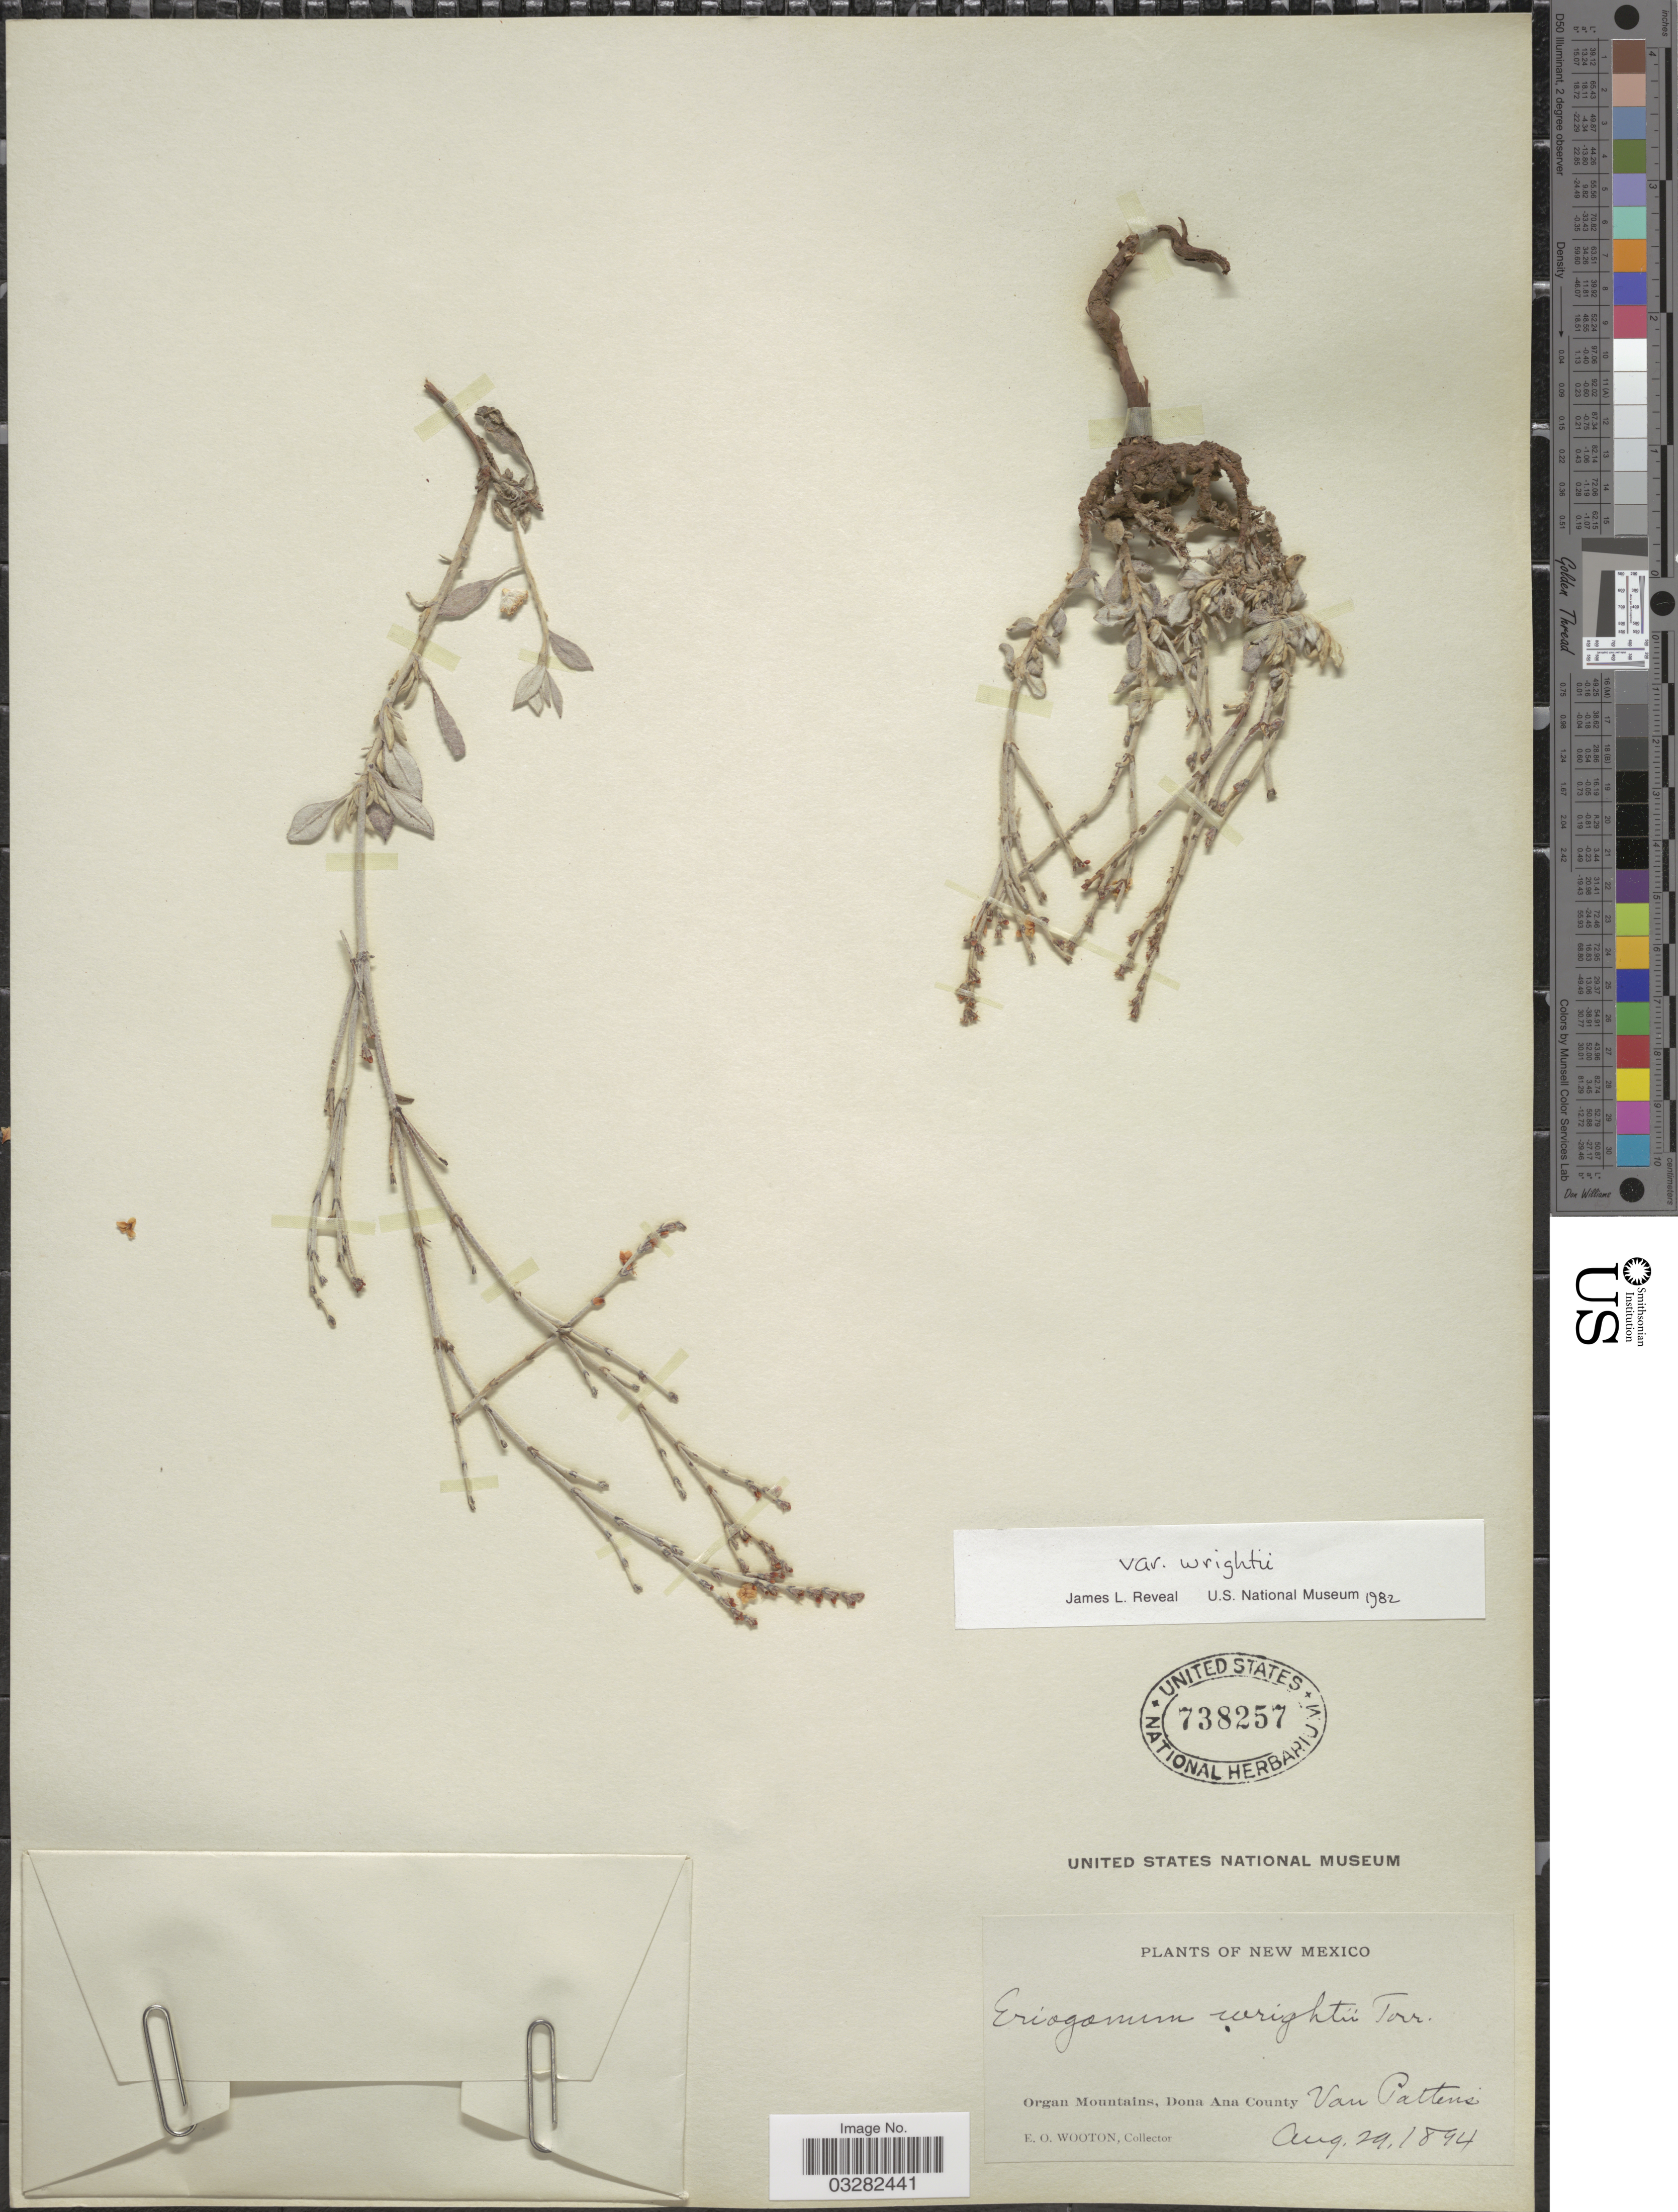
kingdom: Plantae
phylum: Tracheophyta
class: Magnoliopsida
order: Caryophyllales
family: Polygonaceae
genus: Eriogonum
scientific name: Eriogonum wrightii var. wrightii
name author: Torr. ex Benth.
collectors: E. O. Wooton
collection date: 1894-08-29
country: United States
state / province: New Mexico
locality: Organ Mountains, Dona Ana County. Van Pattens.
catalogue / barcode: US 738257